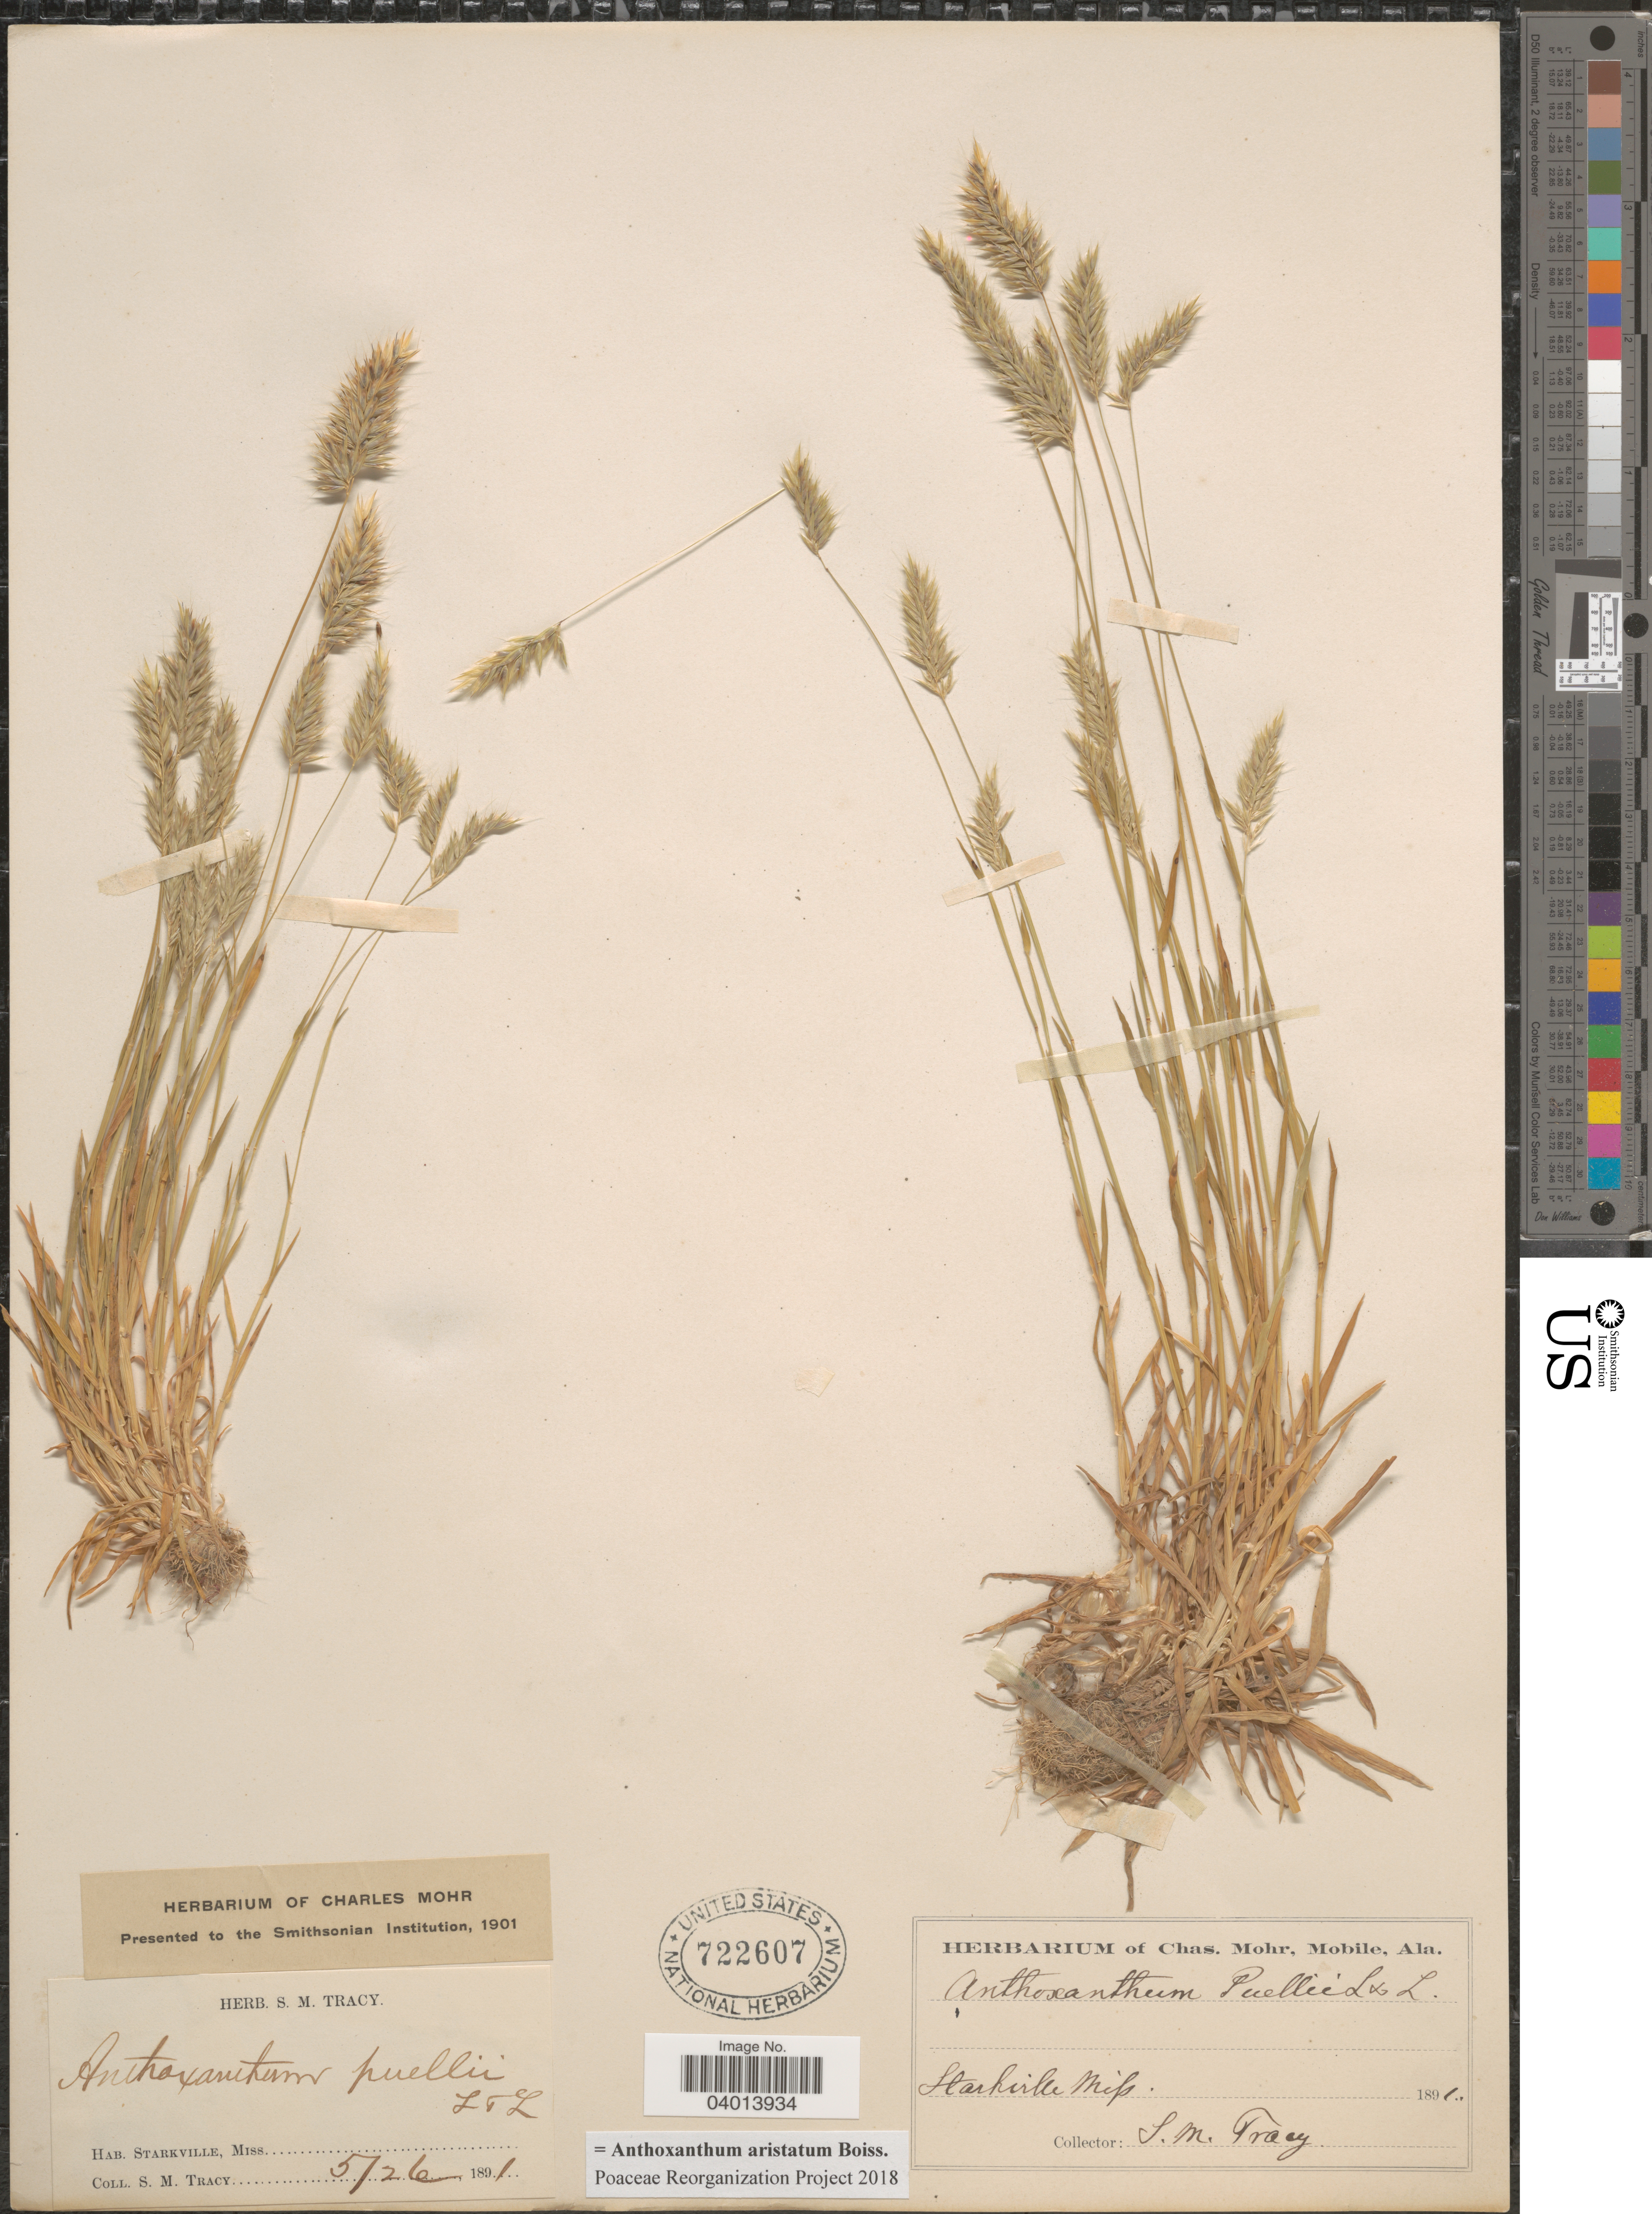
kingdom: Plantae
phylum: Tracheophyta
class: Liliopsida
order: Poales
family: Poaceae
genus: Anthoxanthum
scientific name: Anthoxanthum aristatum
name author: Boiss.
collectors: S. M. Tracy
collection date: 1891-05-26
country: United States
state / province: Mississippi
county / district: Oktibbeha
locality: Starkville.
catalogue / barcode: US 722607